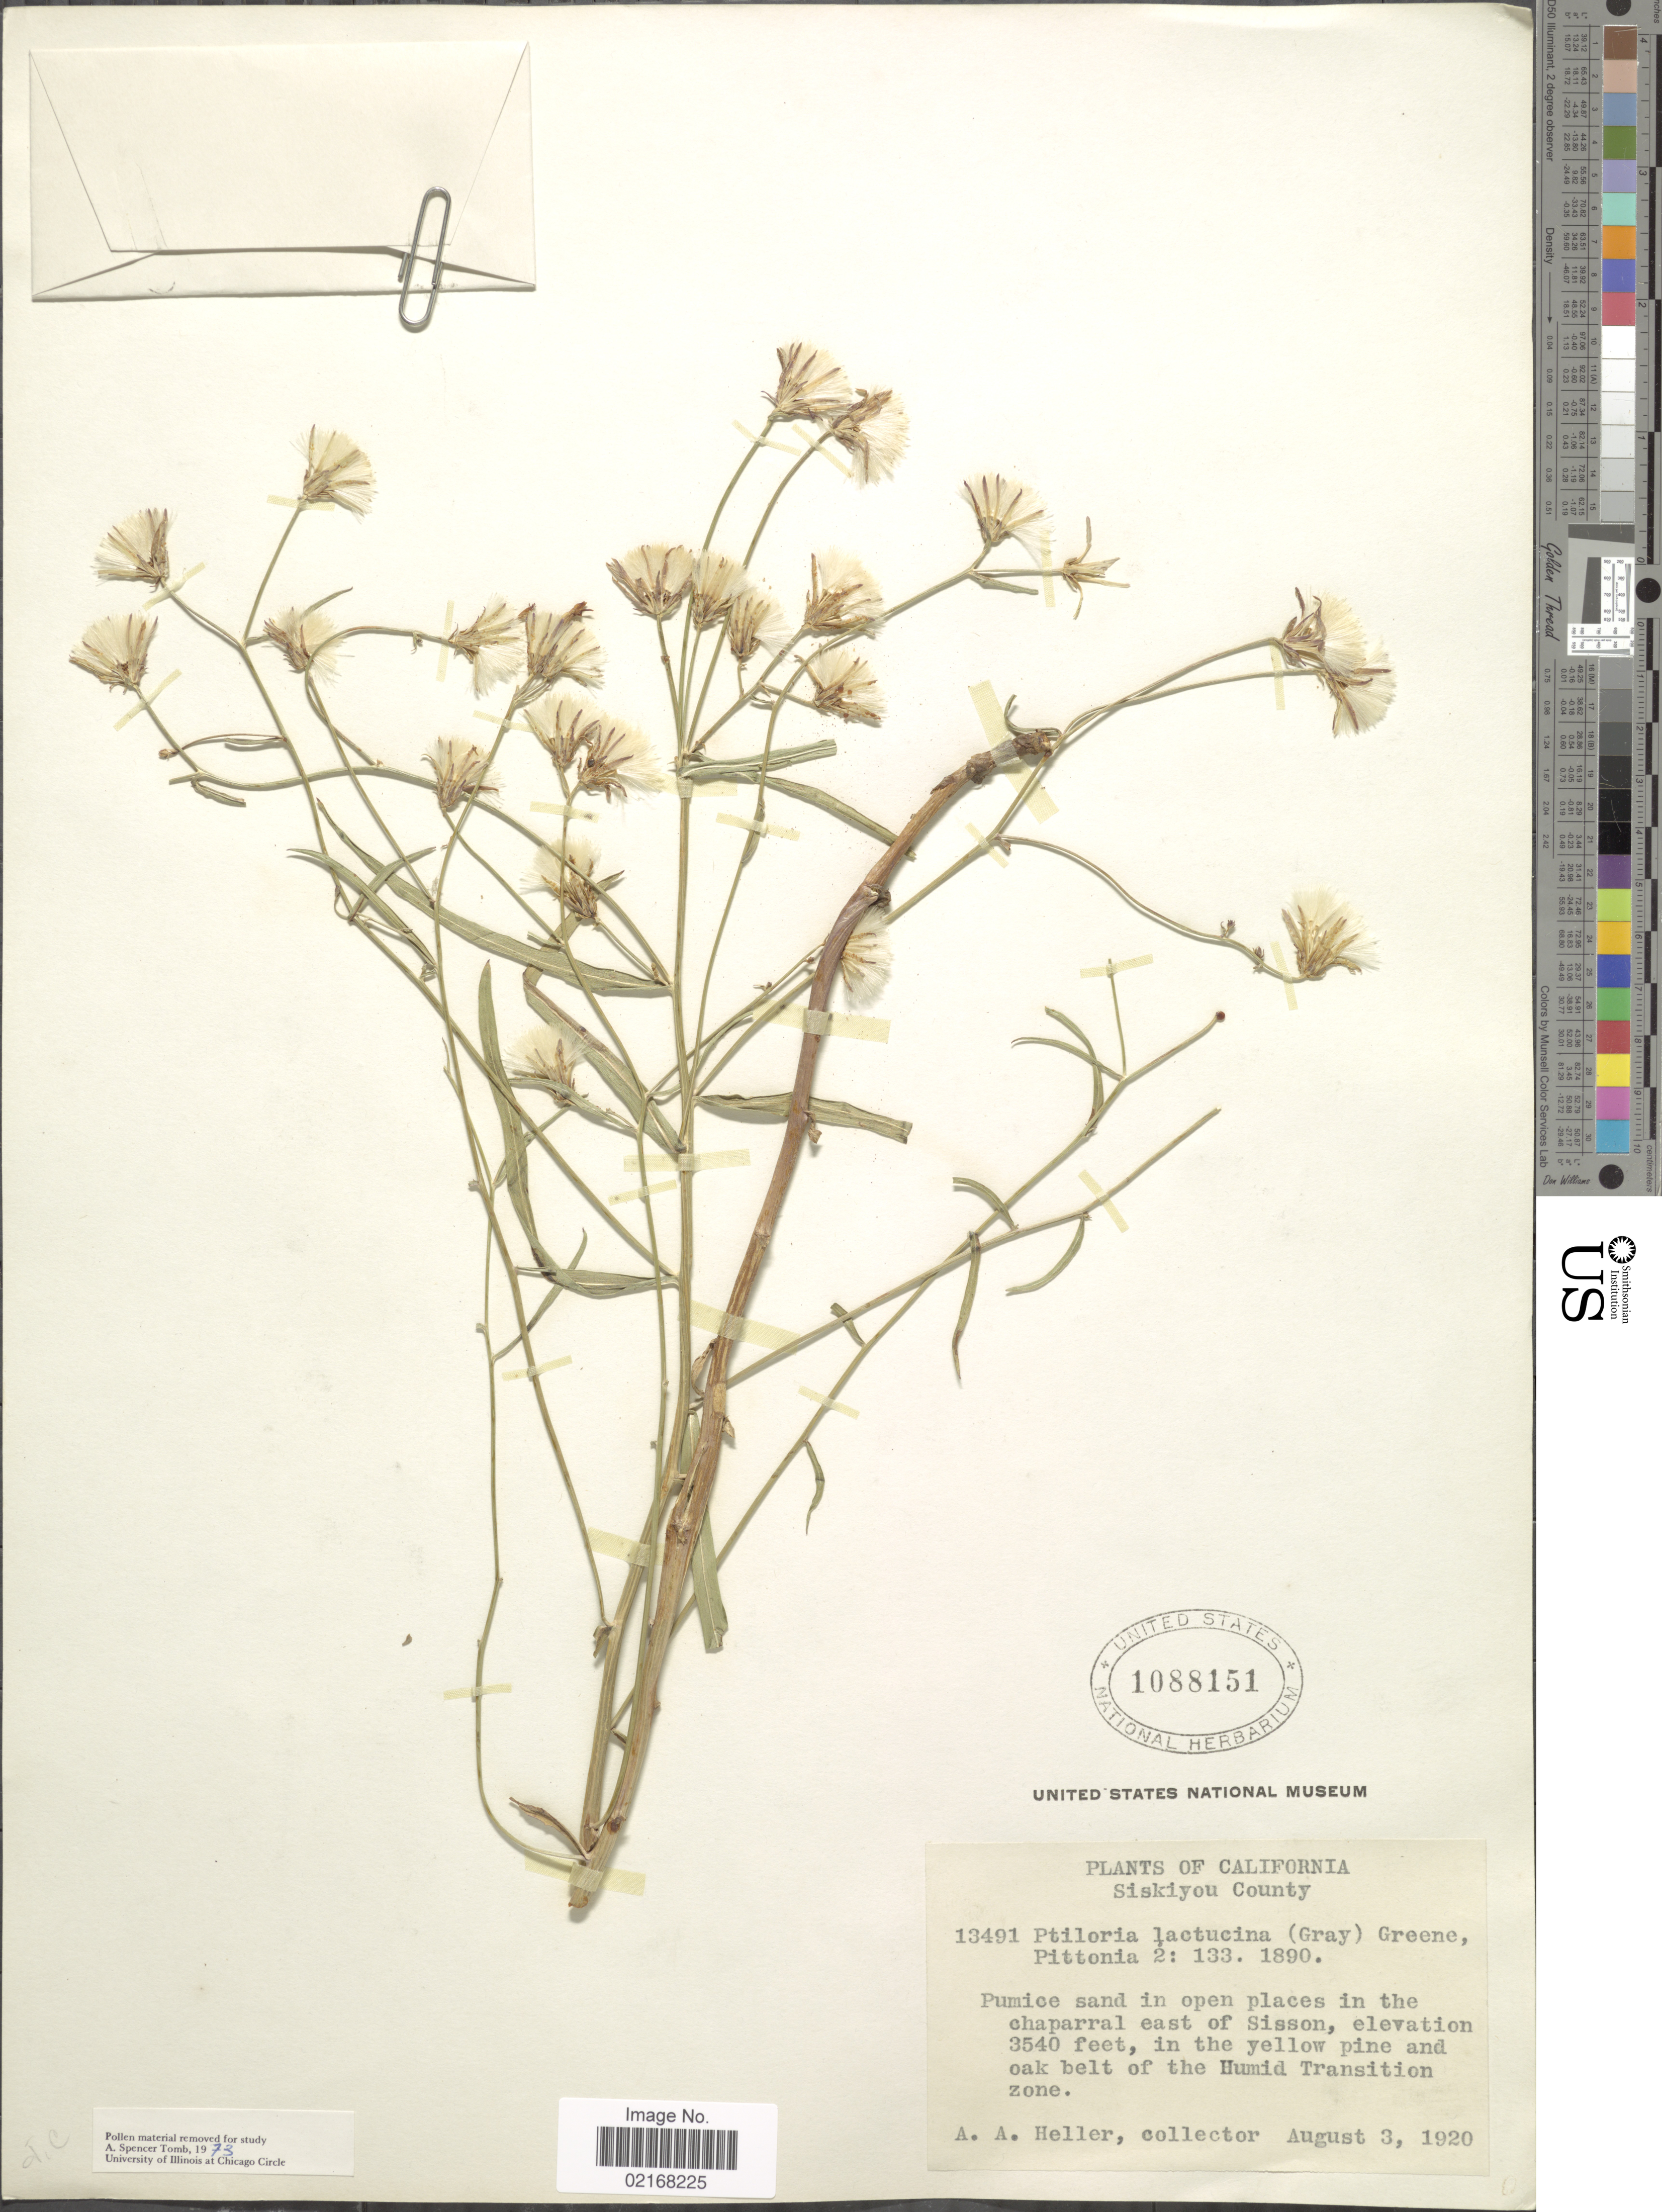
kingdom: Plantae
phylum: Tracheophyta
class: Magnoliopsida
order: Asterales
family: Asteraceae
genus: Stephanomeria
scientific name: Stephanomeria lactucina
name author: A. Gray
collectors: A. A. Heller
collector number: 13491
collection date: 1920-08-03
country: United States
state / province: California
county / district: Siskiyou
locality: Siskiyou County. Pumice sand in open places in the chaparral east of Sisson, in the yellow pine and oak belt of the Humid Transition zone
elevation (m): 1079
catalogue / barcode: US 1088151